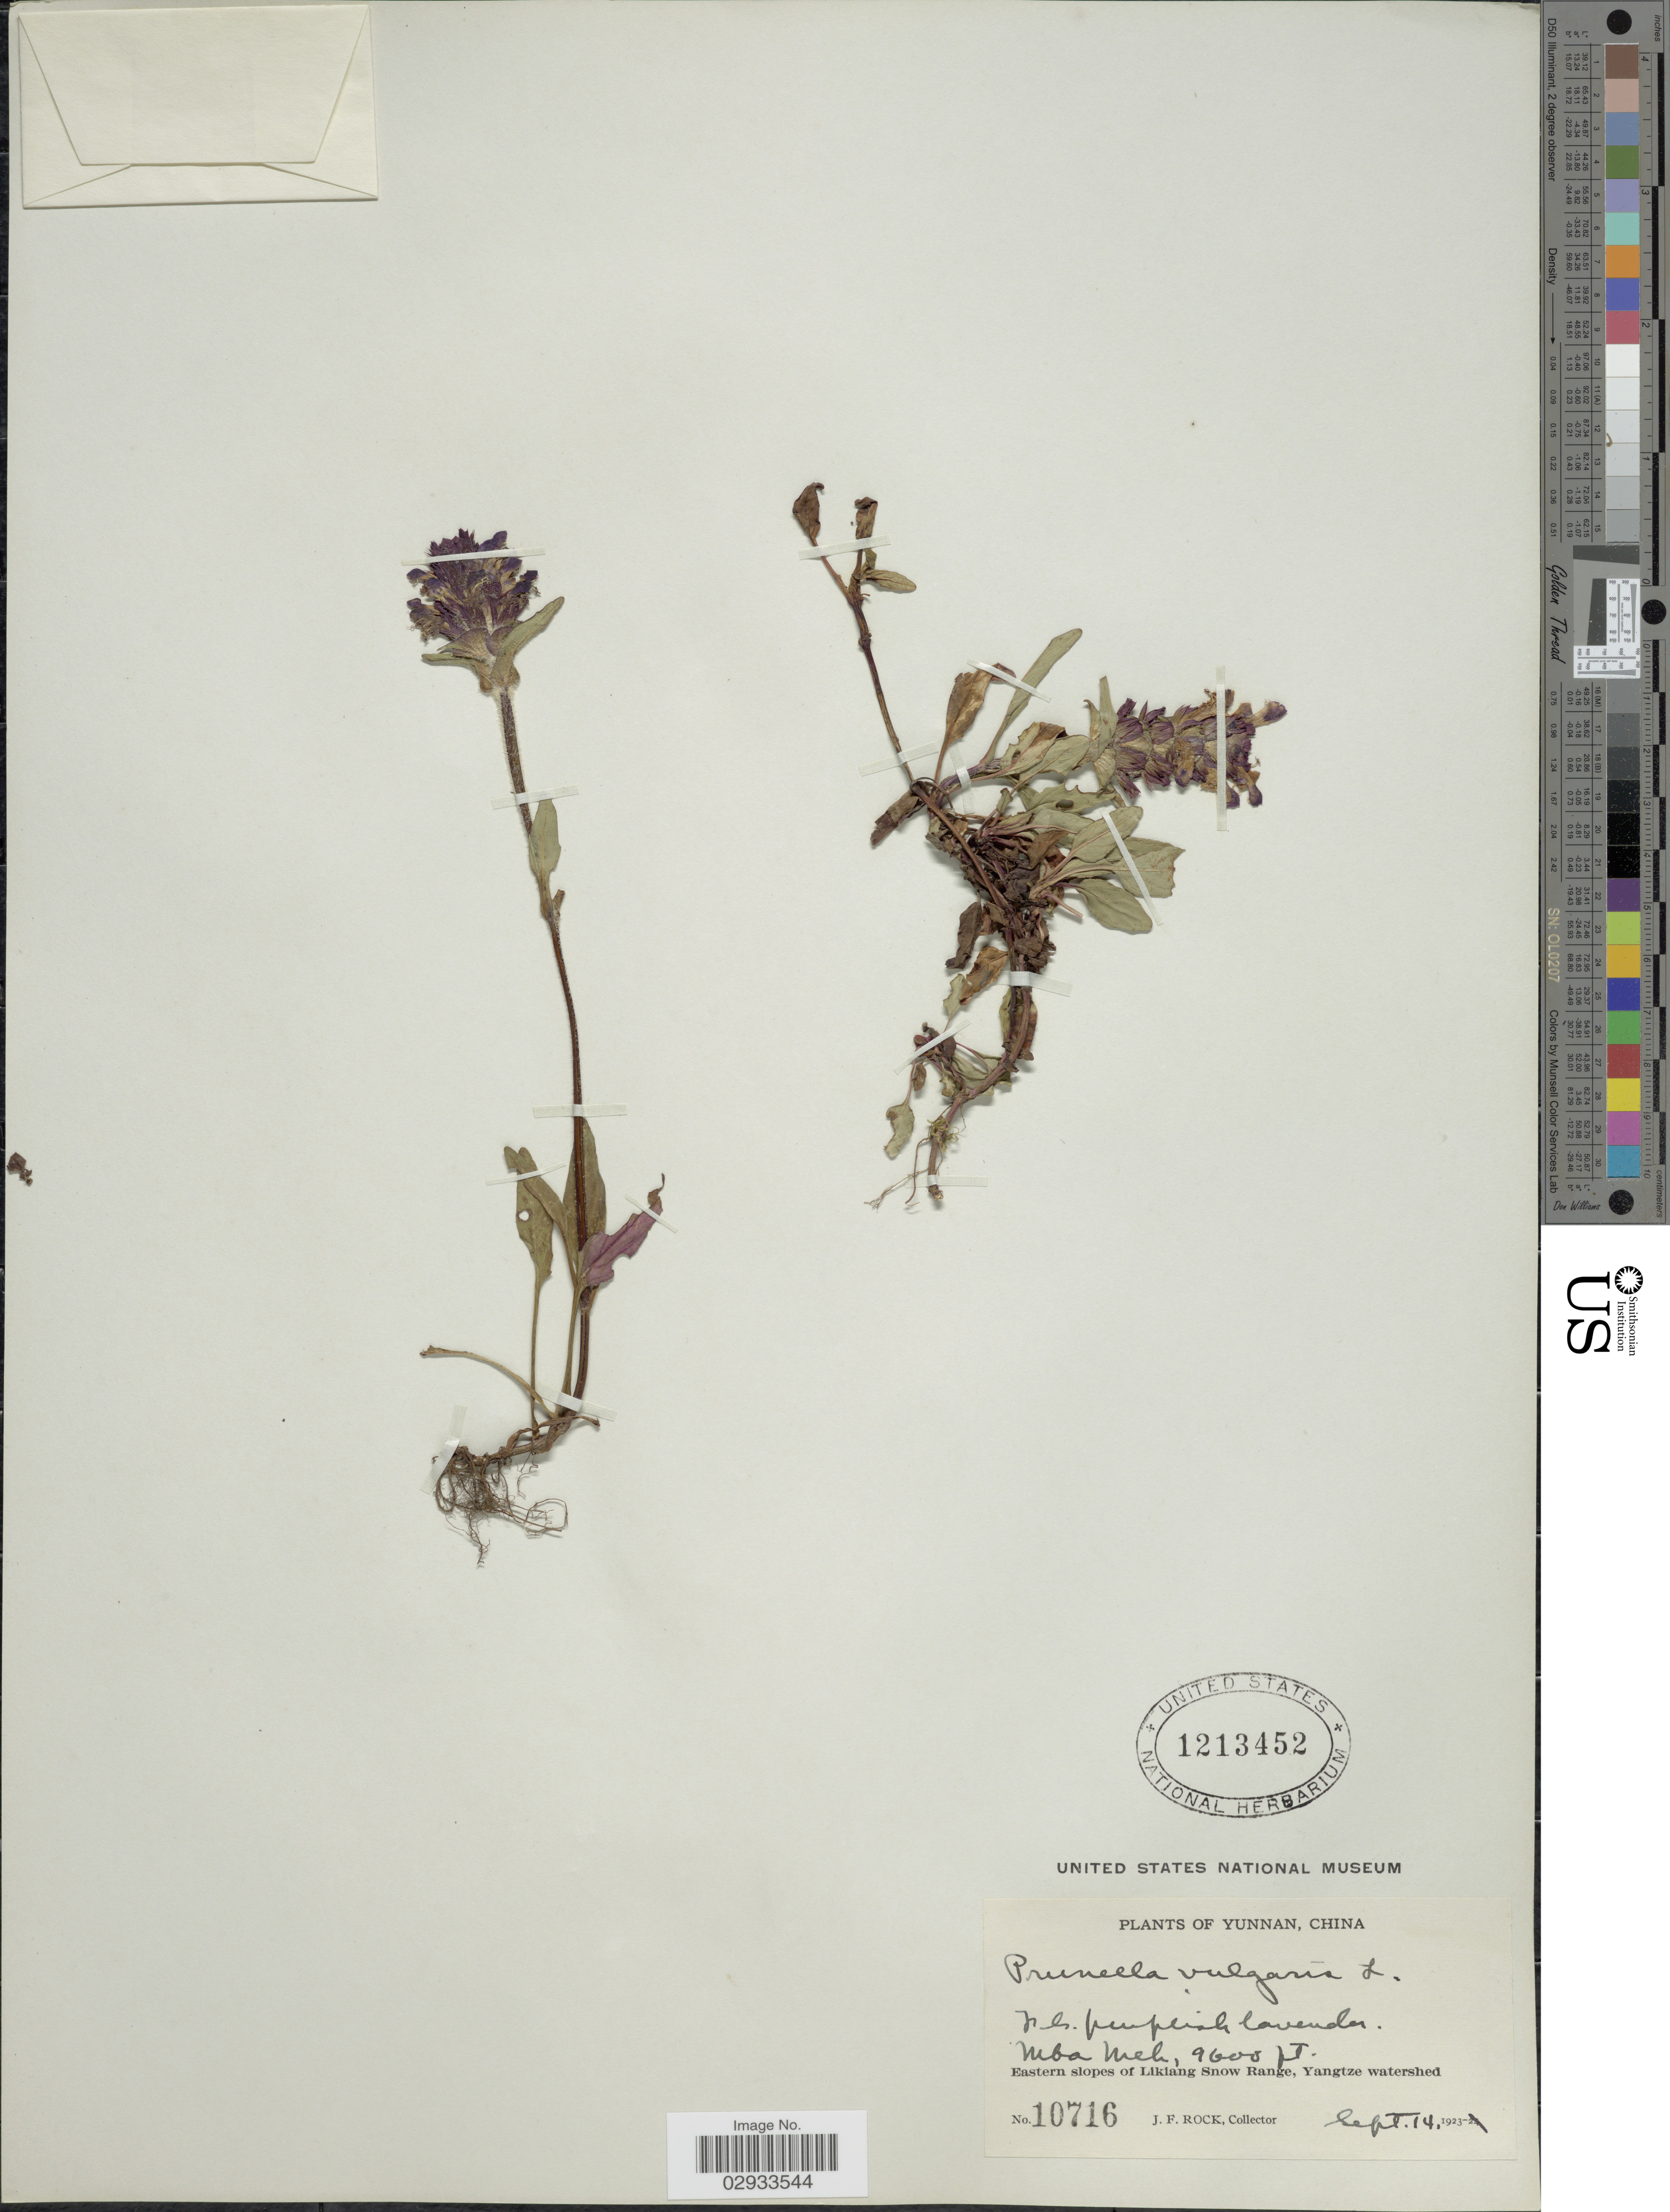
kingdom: Plantae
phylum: Tracheophyta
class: Magnoliopsida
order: Lamiales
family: Lamiaceae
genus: Prunella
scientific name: Prunella vulgaris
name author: L.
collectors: J. Rock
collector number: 10716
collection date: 1923-09-14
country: China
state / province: Yunnan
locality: Yunnan, Mba Meh, Eastern slopes of Likiang Snow Range, Yangtze watershed.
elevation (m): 2926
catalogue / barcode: US 1213452